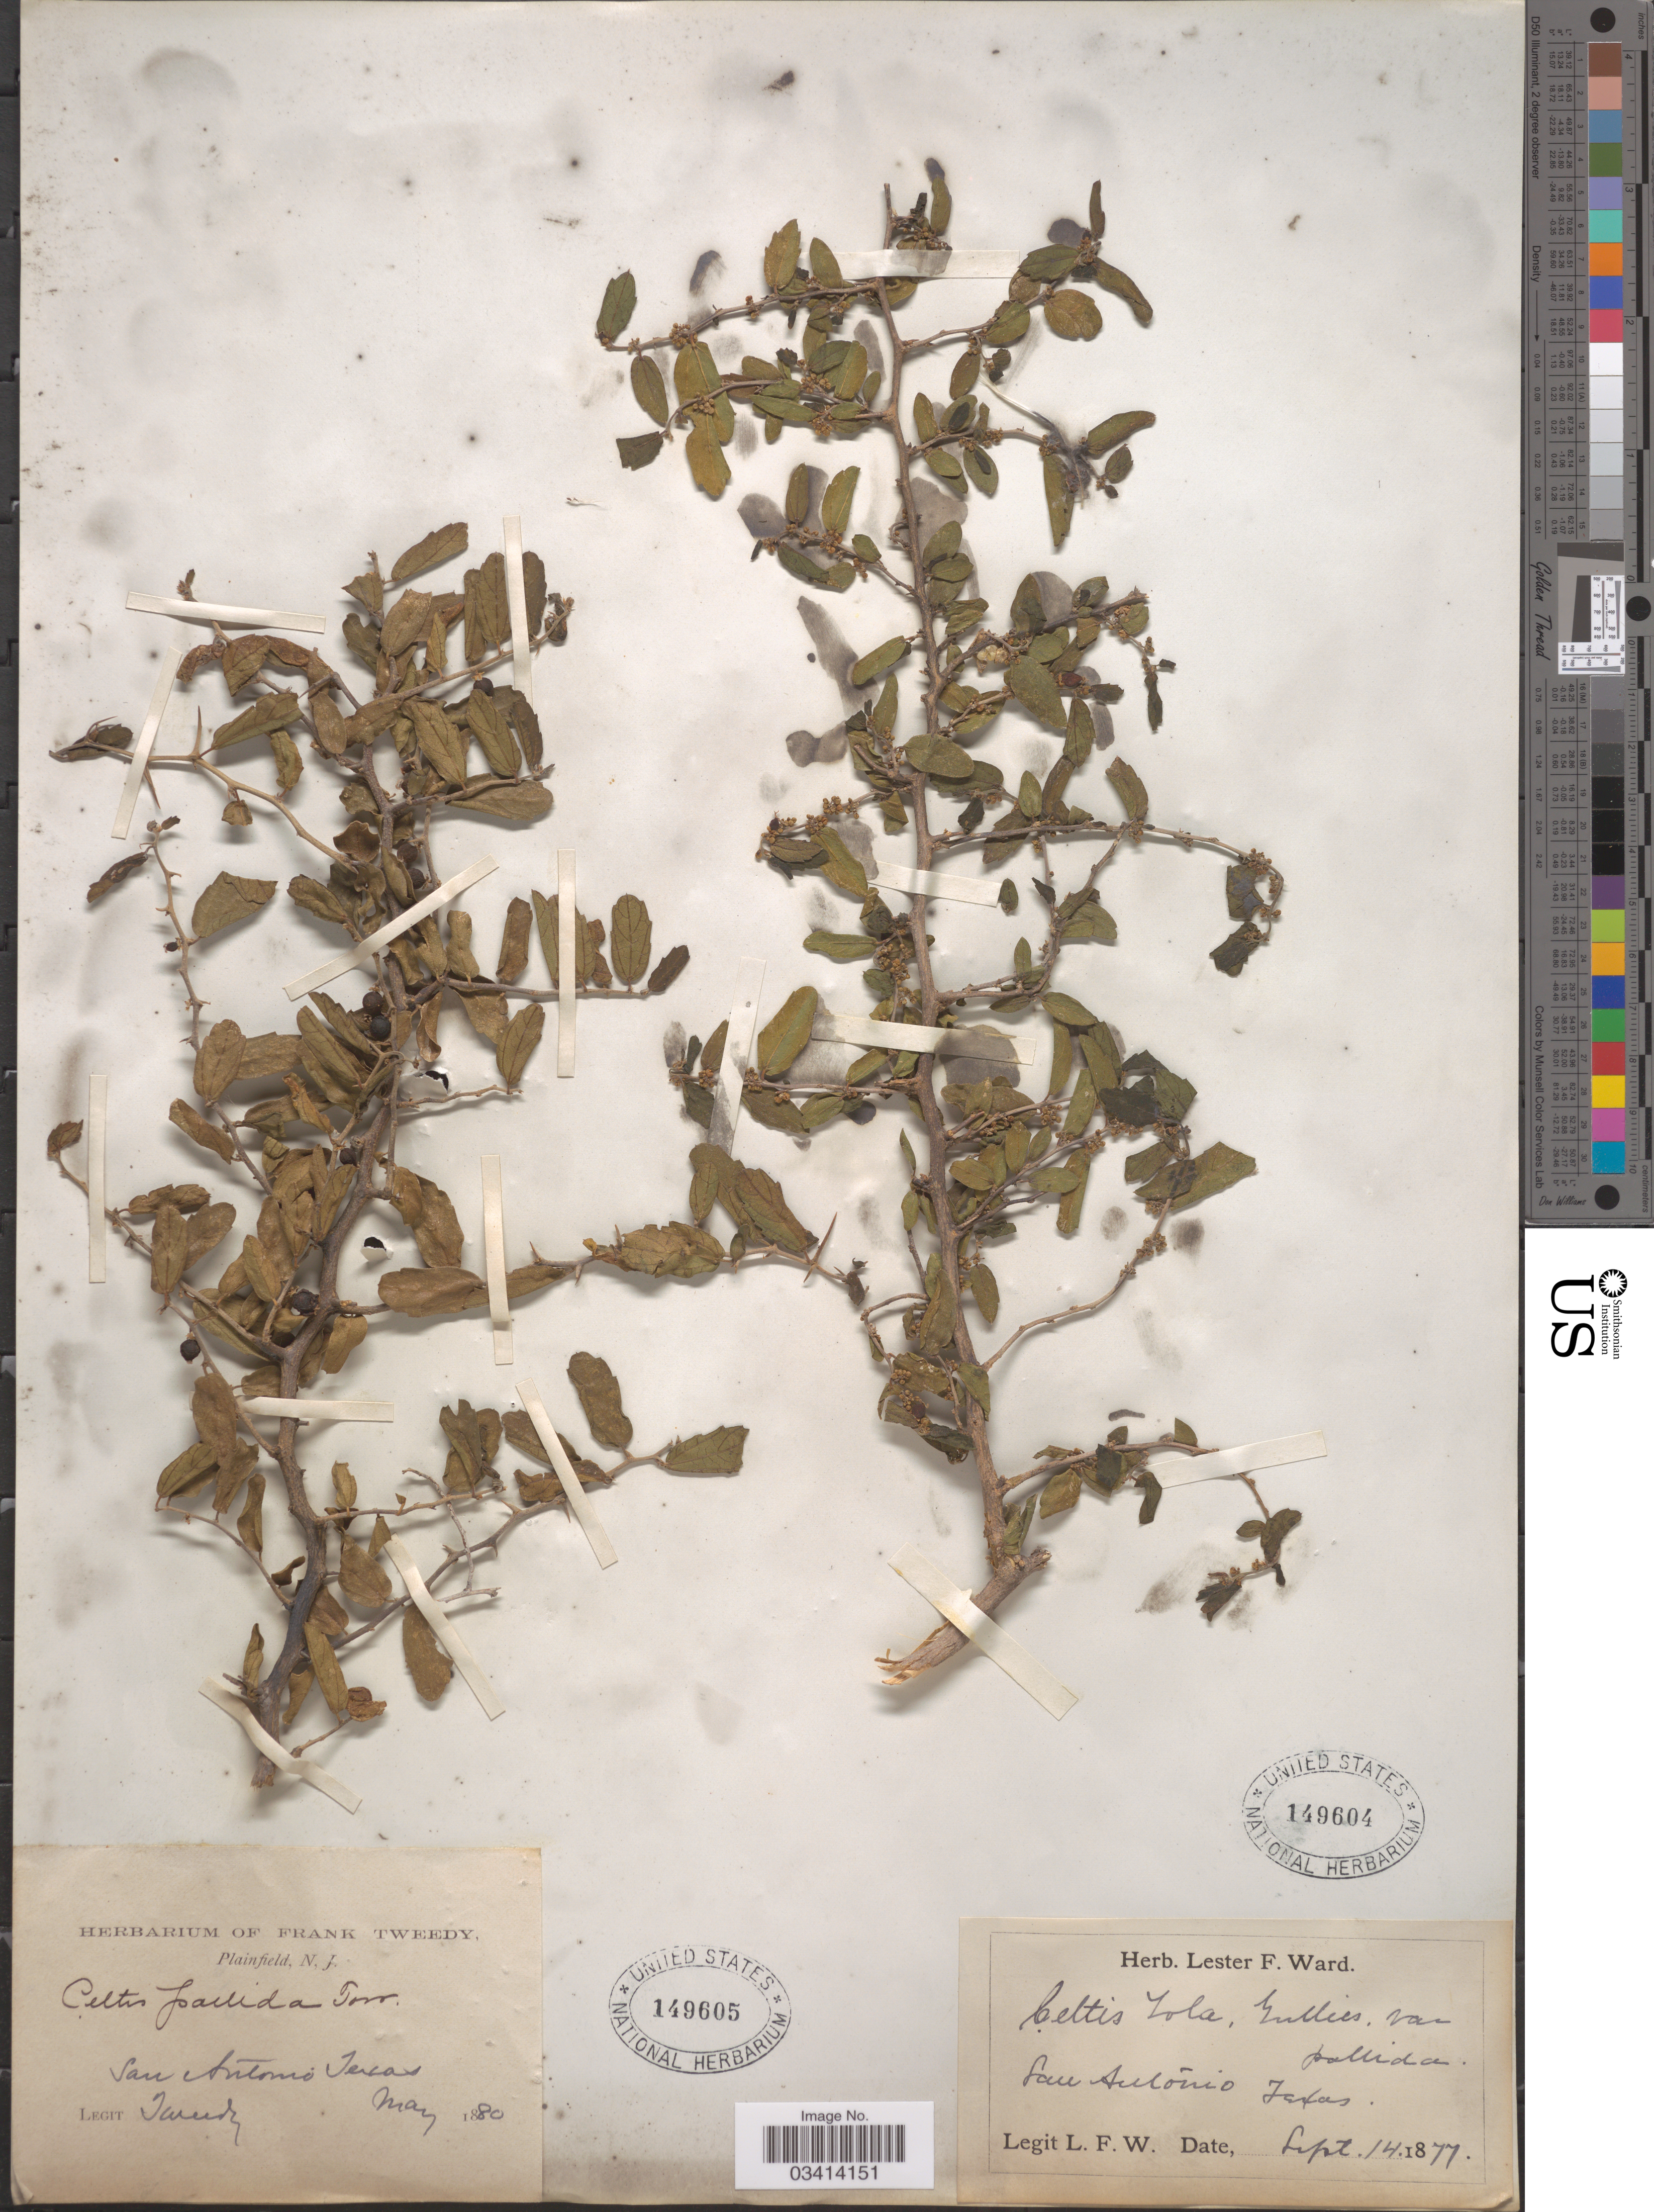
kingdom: Plantae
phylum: Tracheophyta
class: Magnoliopsida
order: Rosales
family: Cannabaceae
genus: Celtis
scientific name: Celtis pallida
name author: Torr. in Emory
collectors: L. F. Ward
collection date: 1877-09-14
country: United States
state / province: Texas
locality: San Antonio.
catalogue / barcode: US 149604